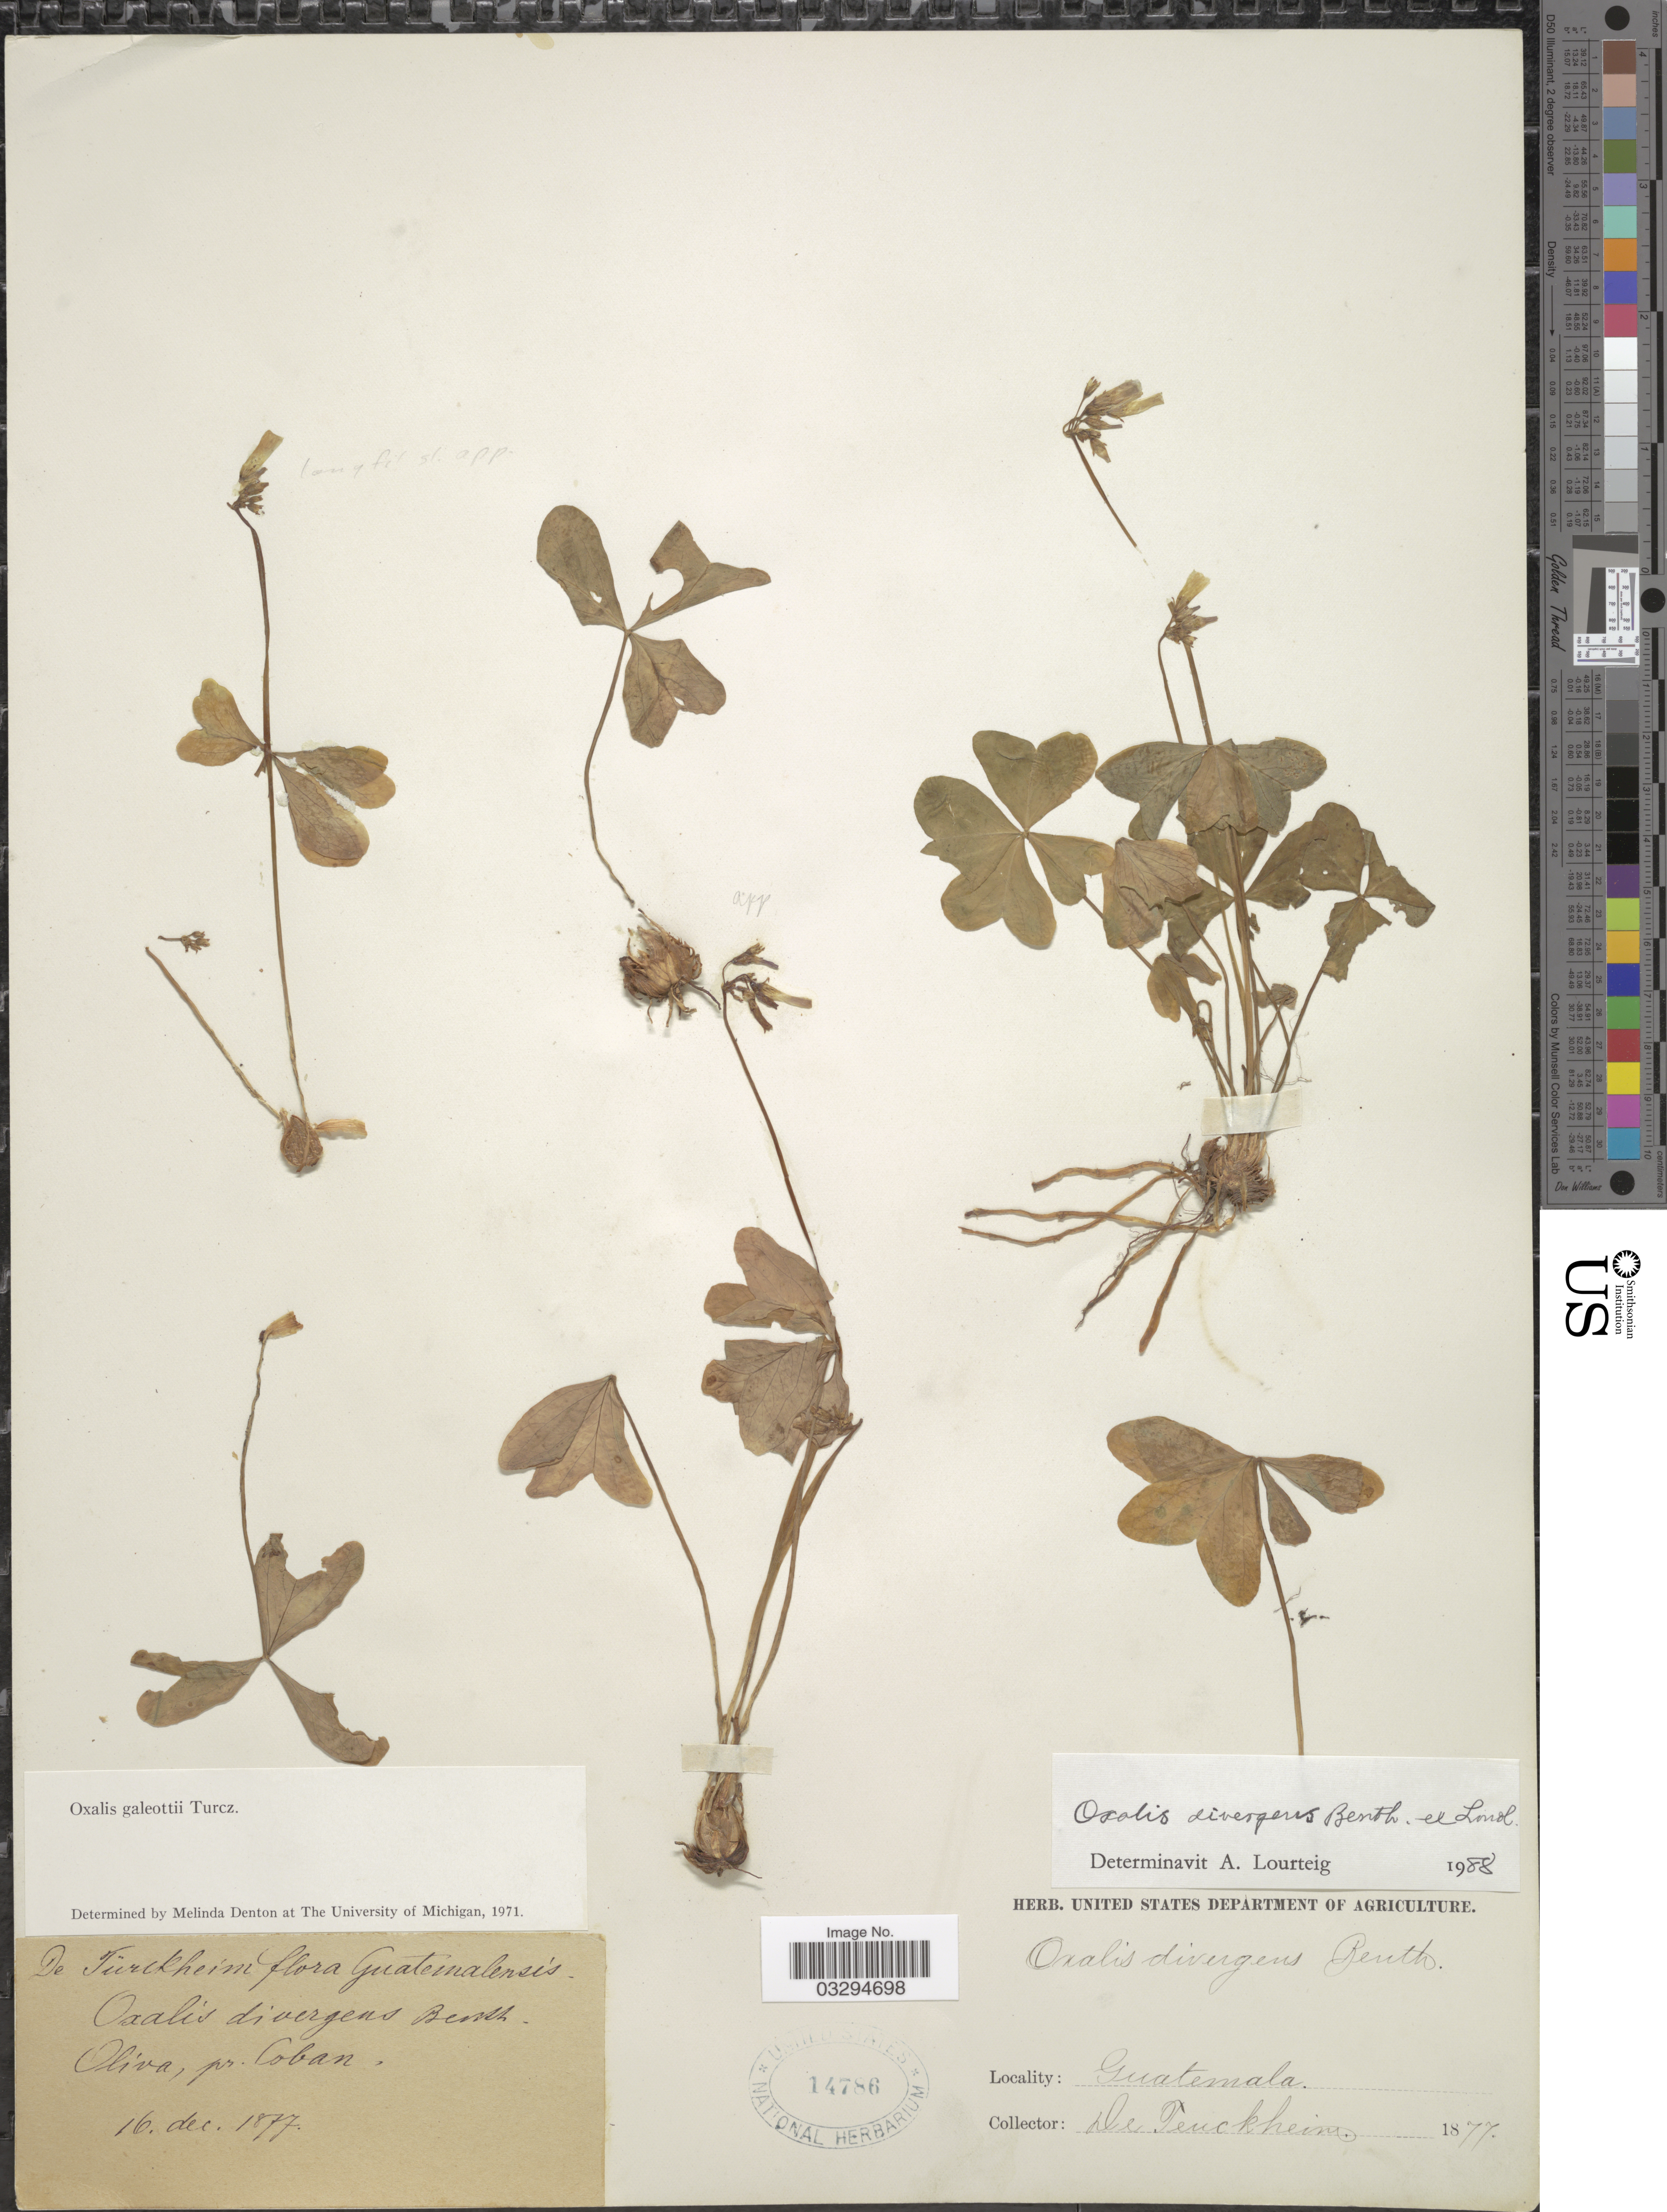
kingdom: Plantae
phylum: Tracheophyta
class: Magnoliopsida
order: Oxalidales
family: Oxalidaceae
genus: Oxalis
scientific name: Oxalis divergens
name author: Benth. ex Lindl.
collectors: -. De Türckheim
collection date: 1877-12-16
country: Guatemala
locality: Oliva, pr. Coban.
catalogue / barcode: US 14786